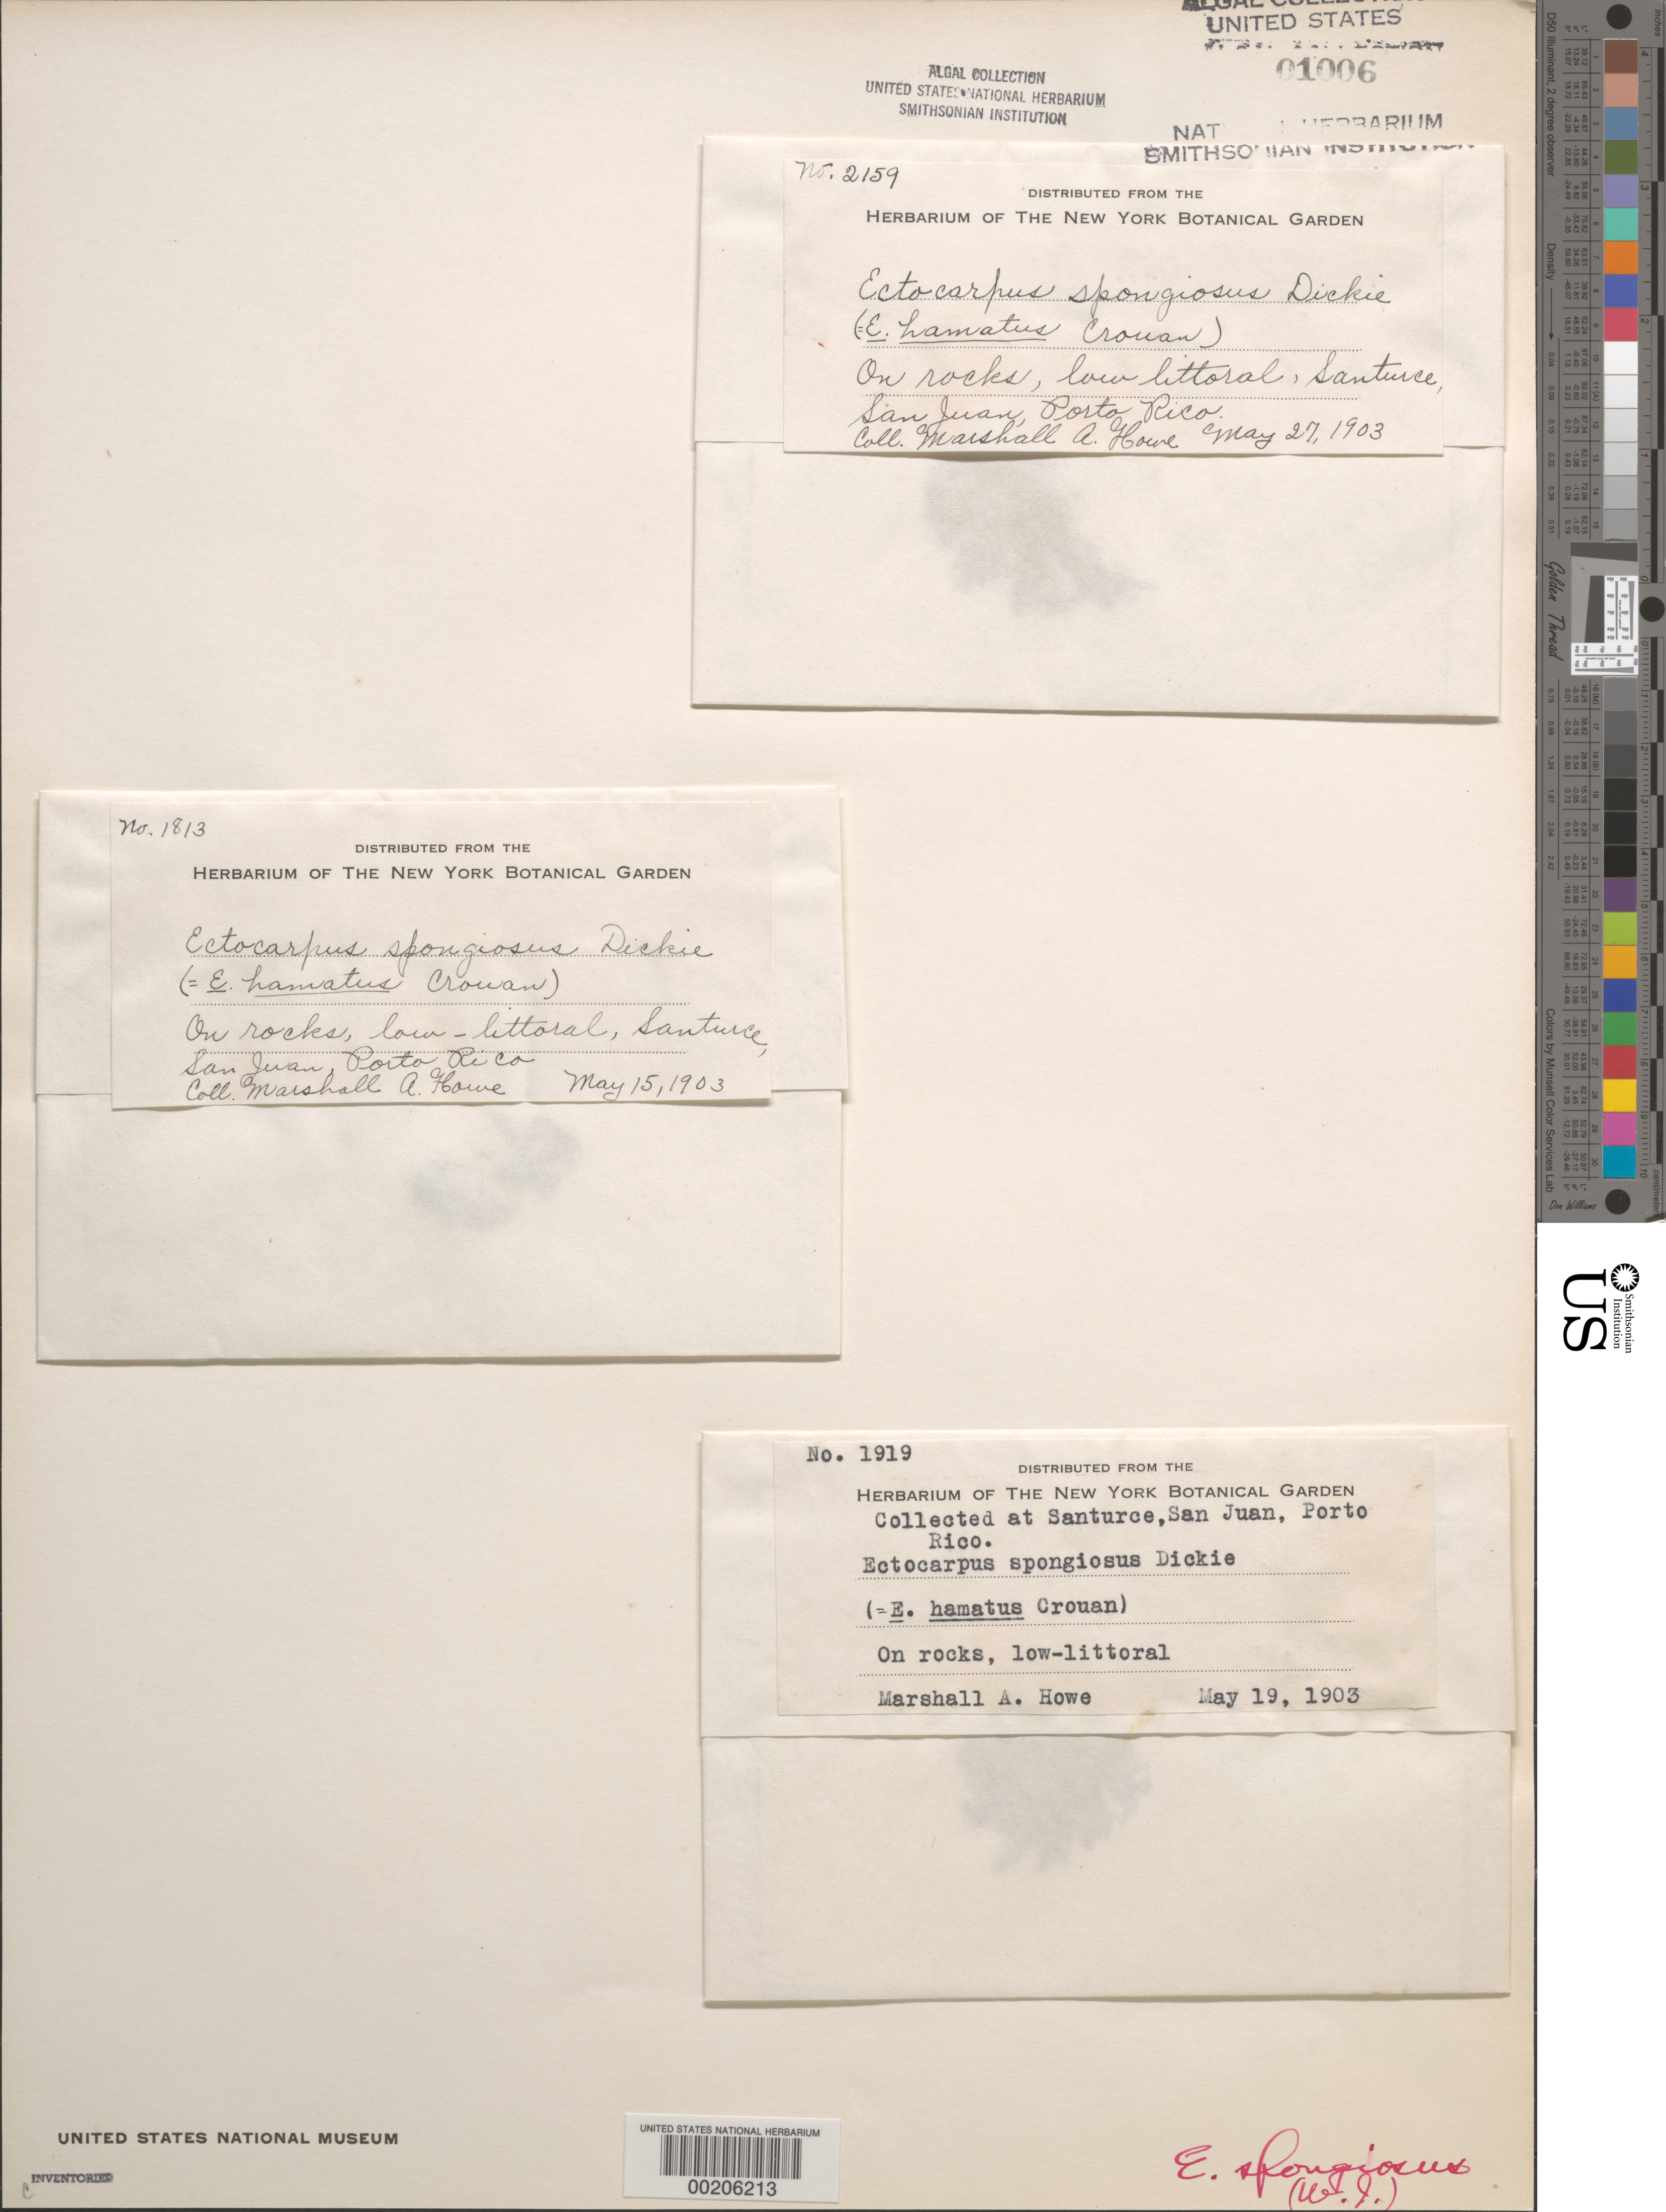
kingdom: Chromista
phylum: Ochrophyta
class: Phaeophyceae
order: Scytothamnales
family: Asteronemataceae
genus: Asteronema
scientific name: Asteronema breviarticulatum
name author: (J. Agardh) Ouriques & Bouzon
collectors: M. A. Howe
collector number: MAH 1813 & MAH 1919 & MAH 2159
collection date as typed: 15 May 1903 TO 27 May 1903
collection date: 1903-05-15/1903-05-27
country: Puerto Rico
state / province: San Juan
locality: Santurce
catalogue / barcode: US 1006